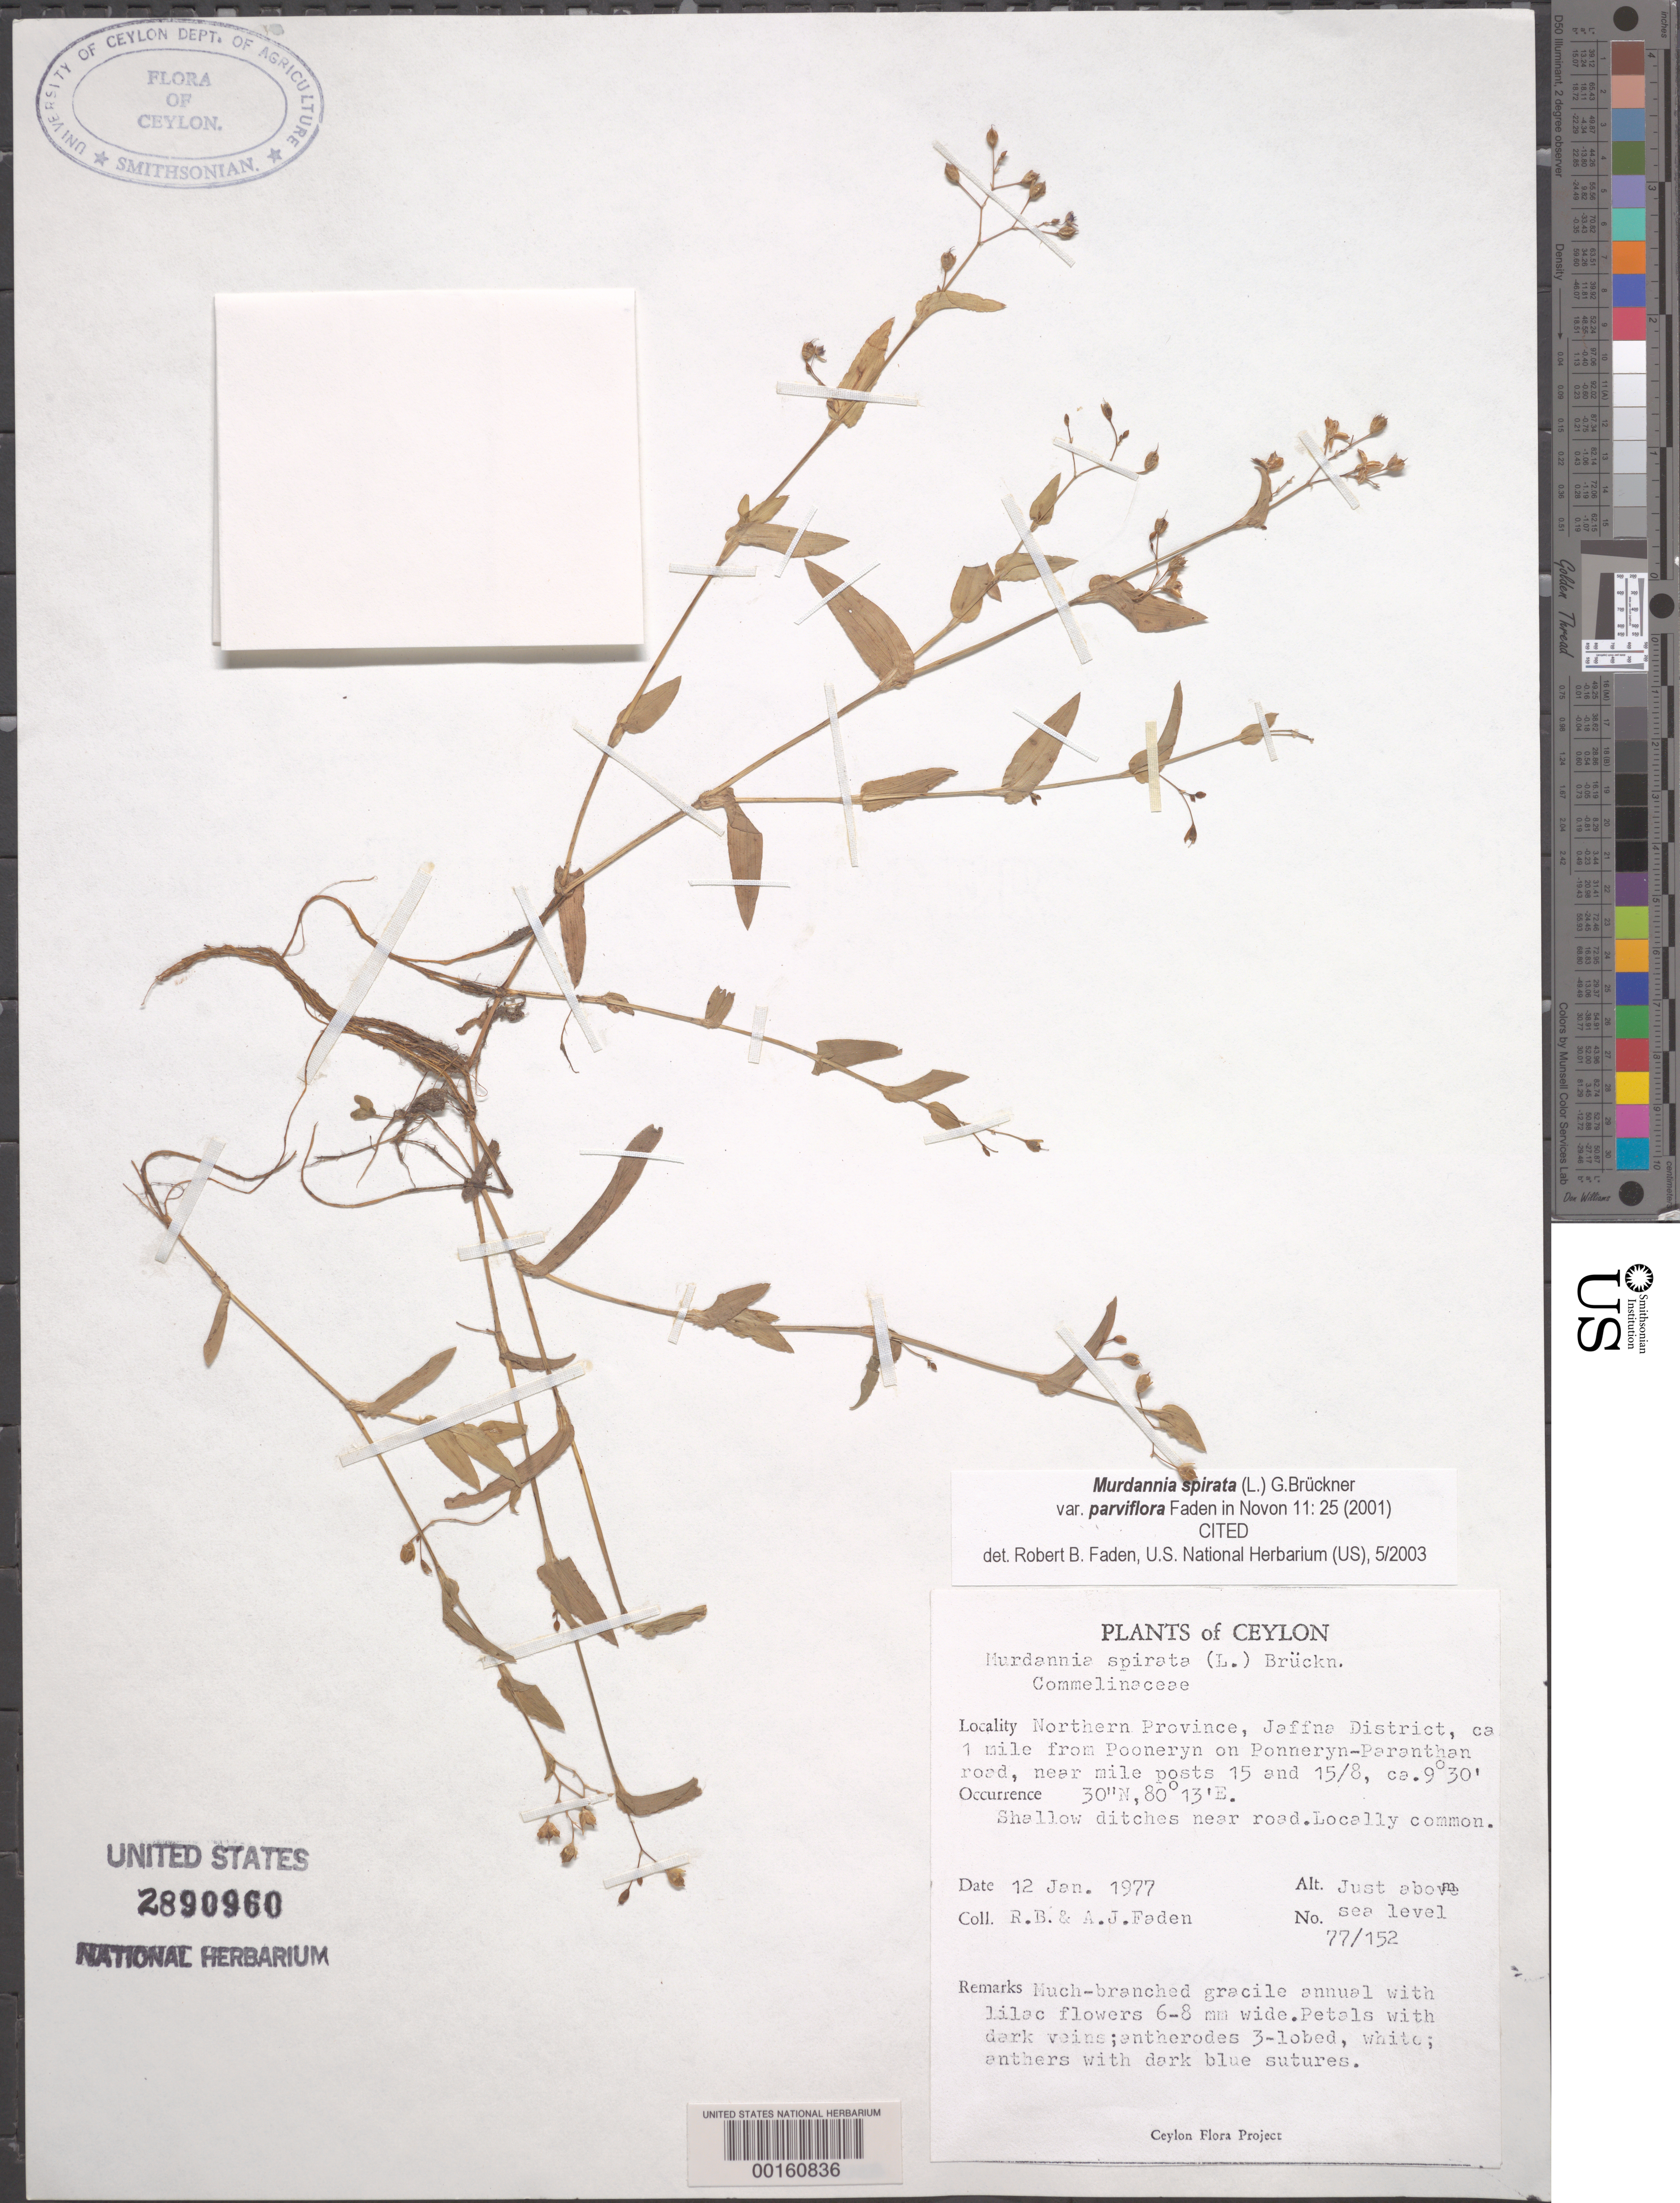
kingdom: Plantae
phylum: Tracheophyta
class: Liliopsida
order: Commelinales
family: Commelinaceae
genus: Murdannia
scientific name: Murdannia spirata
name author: (L.) G. Brückn.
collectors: R. B. Faden & A. J. Faden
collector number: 77/152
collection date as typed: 12 Jan 1977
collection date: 1977-01-12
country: Sri Lanka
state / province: Northern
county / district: Jaffna Dist.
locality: Pooneryn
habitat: Shallow ditches near road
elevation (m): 1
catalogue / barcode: US 2890960